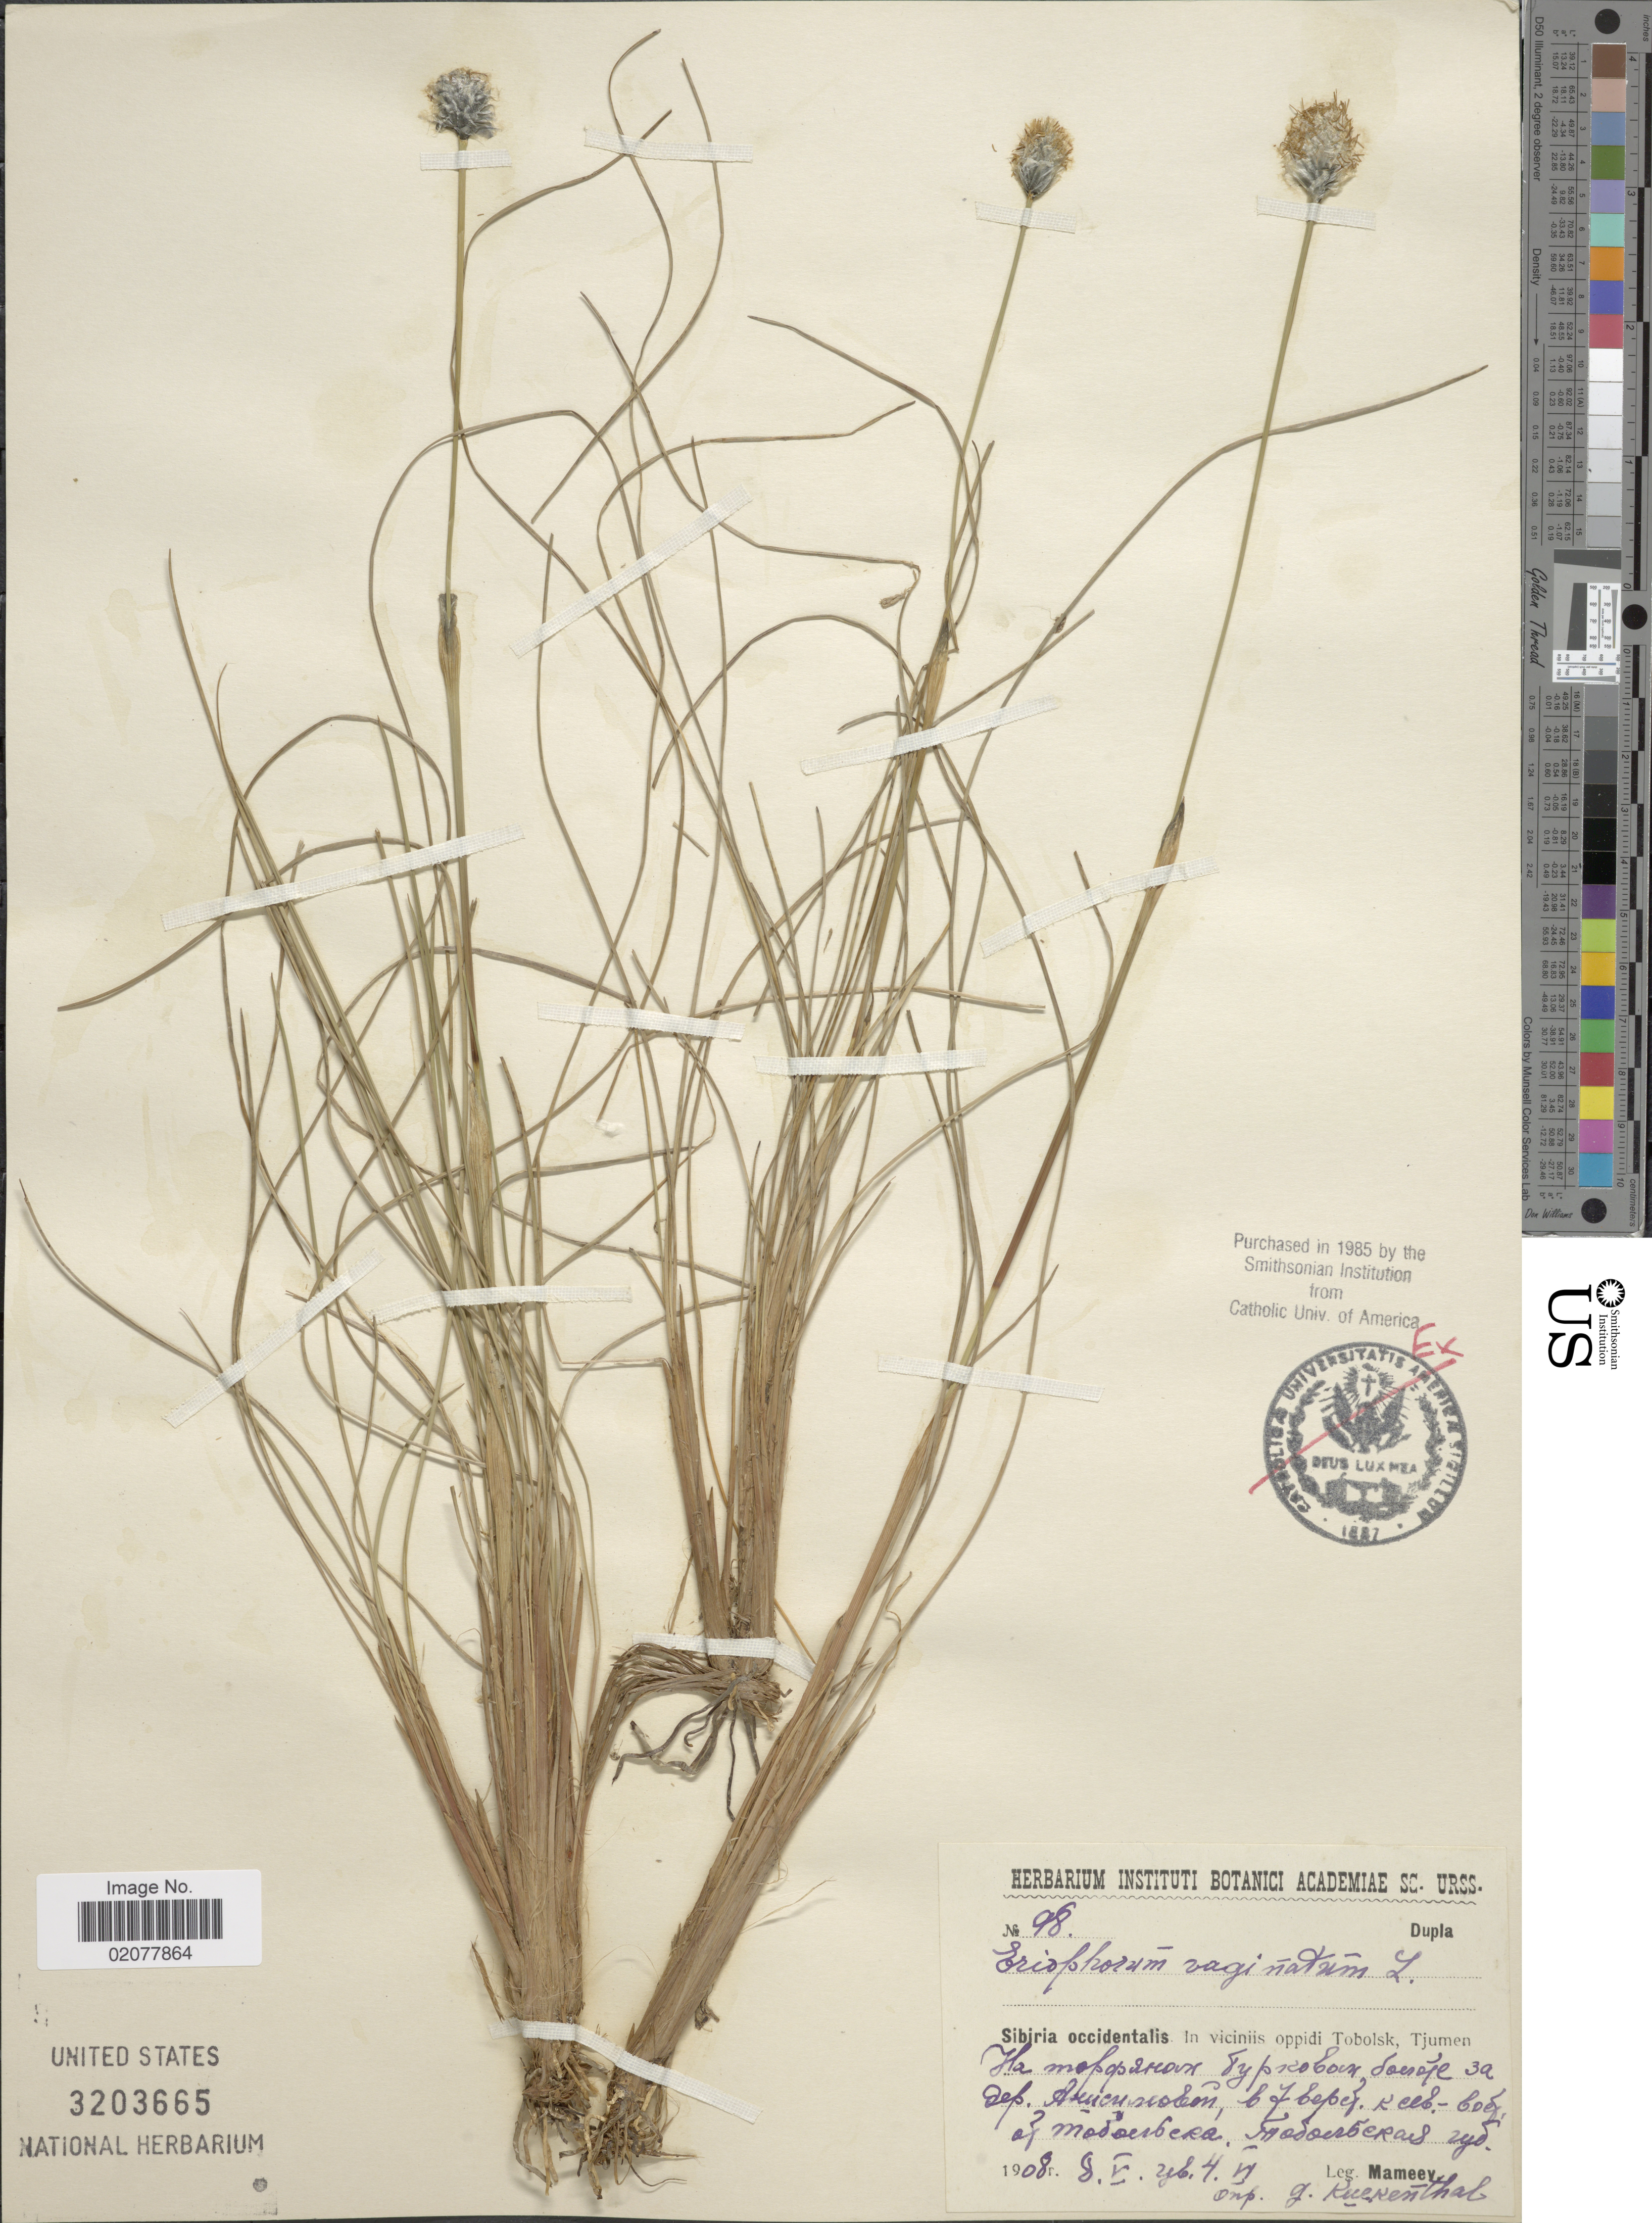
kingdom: Plantae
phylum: Tracheophyta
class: Liliopsida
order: Poales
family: Cyperaceae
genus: Eriophorum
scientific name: Eriophorum vaginatum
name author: L.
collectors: Mameev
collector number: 98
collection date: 1908-05-08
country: Russian Federation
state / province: Tyumen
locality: Sibiria occidentalis. In viciniis oppidi Tobolsk, Behind village Anisimovka, 7 km NE of Tobolsk.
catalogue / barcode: US 3203665